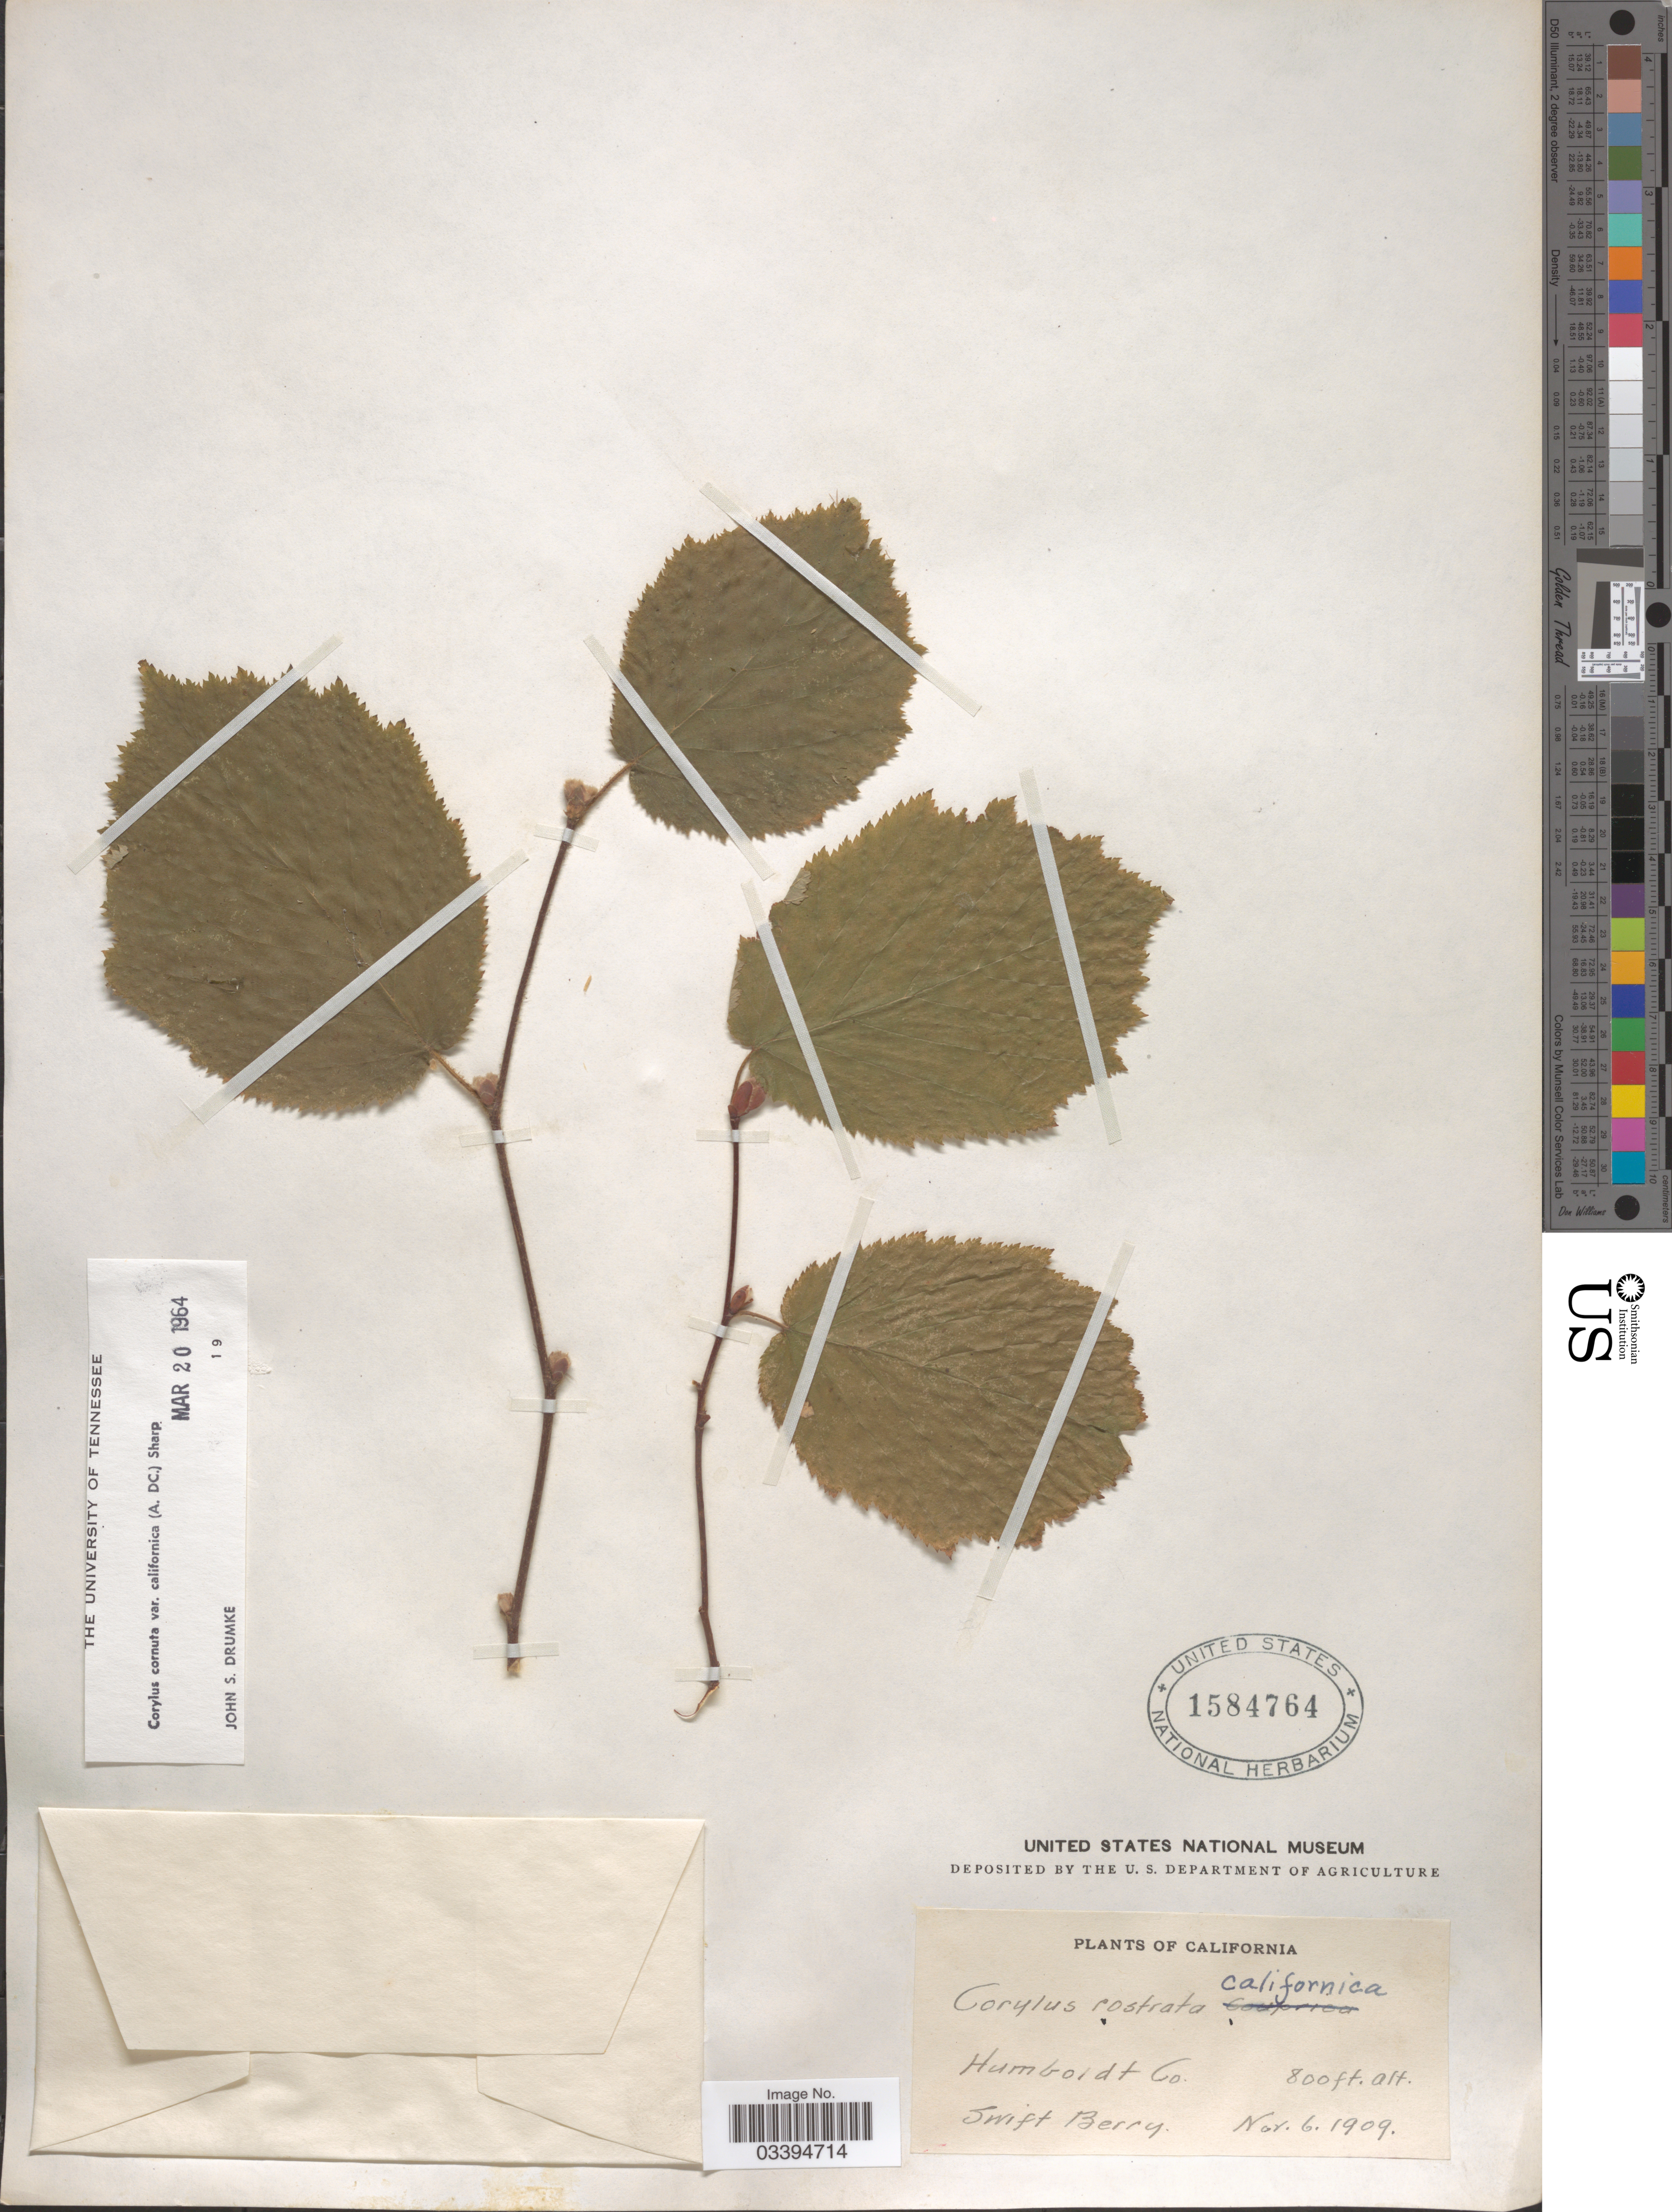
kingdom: Plantae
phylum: Tracheophyta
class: Magnoliopsida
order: Fagales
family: Betulaceae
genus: Corylus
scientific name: Corylus cornuta var. californica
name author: Marshall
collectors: S. Berry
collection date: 1909-11-06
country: United States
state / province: California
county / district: Humboldt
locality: Scotia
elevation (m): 244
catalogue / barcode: US 1584764